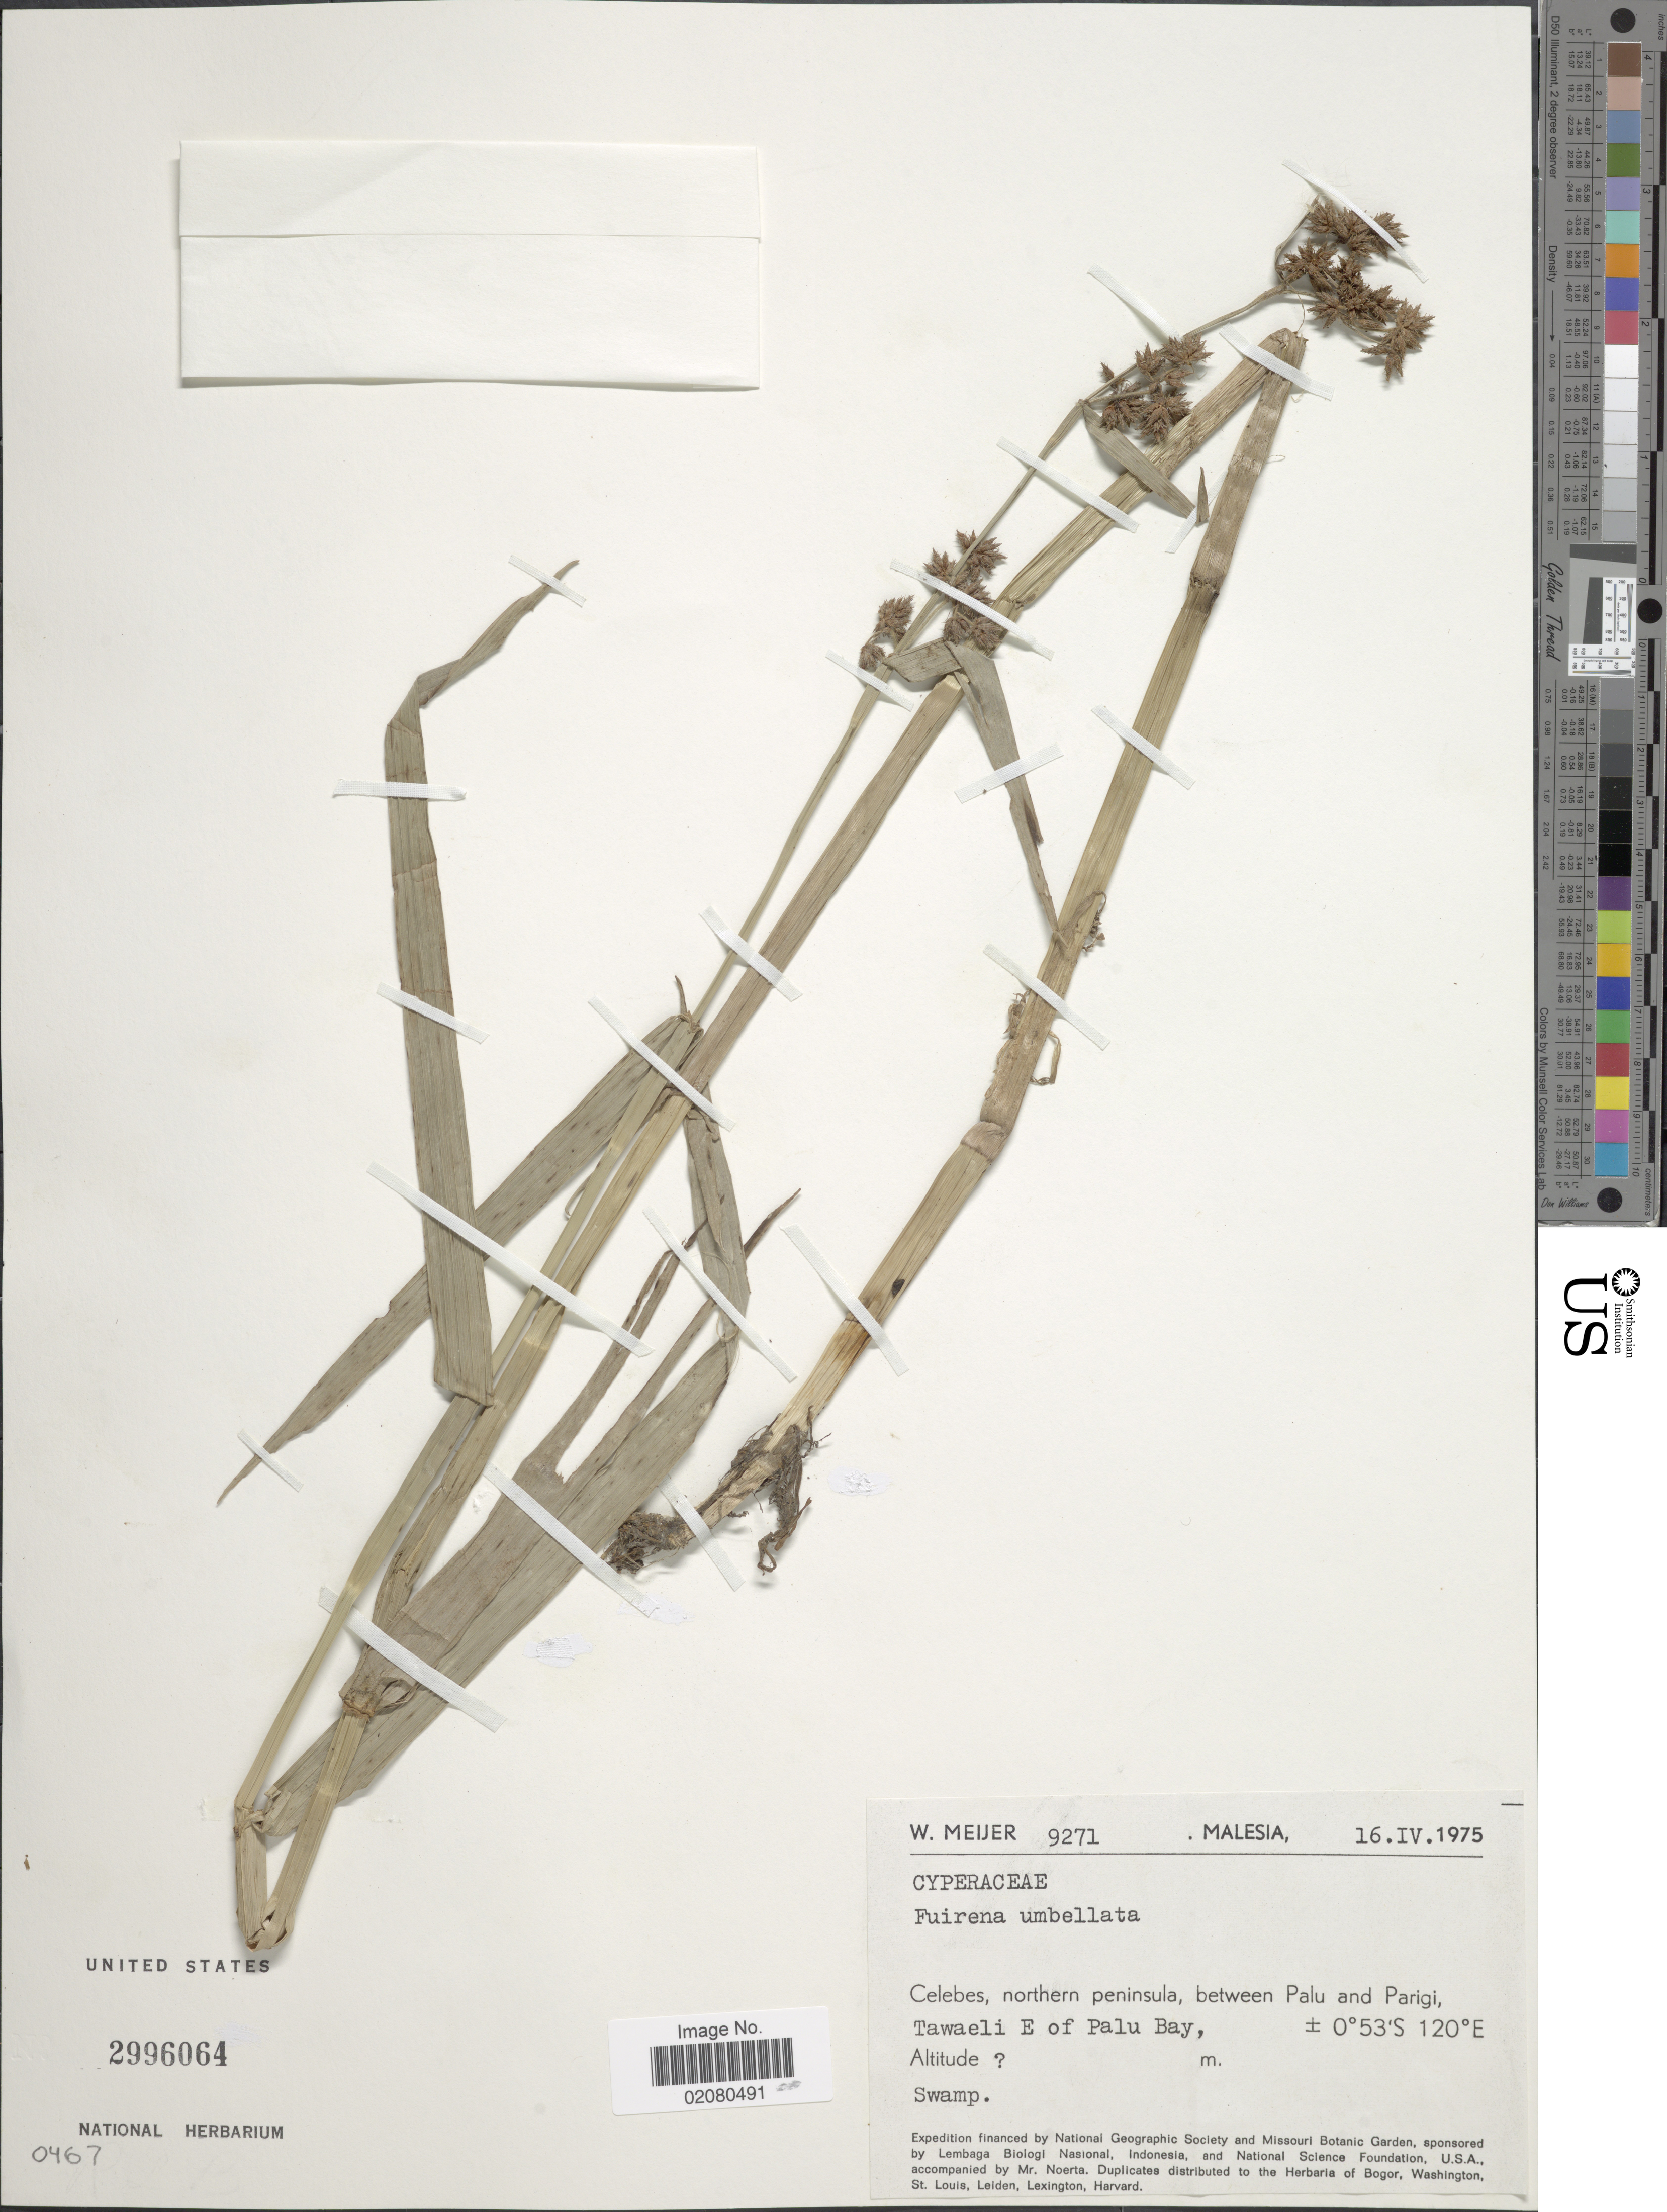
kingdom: Plantae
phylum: Tracheophyta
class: Liliopsida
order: Poales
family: Cyperaceae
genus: Fuirena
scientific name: Fuirena umbellata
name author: Rottb.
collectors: W. Meijer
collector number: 9271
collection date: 1975-04-16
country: Malaysia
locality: Malesia, Celebes, northern peninsula, between Palu and Parigi, Tawaeli E of Palu Bay.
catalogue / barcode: US 2996064